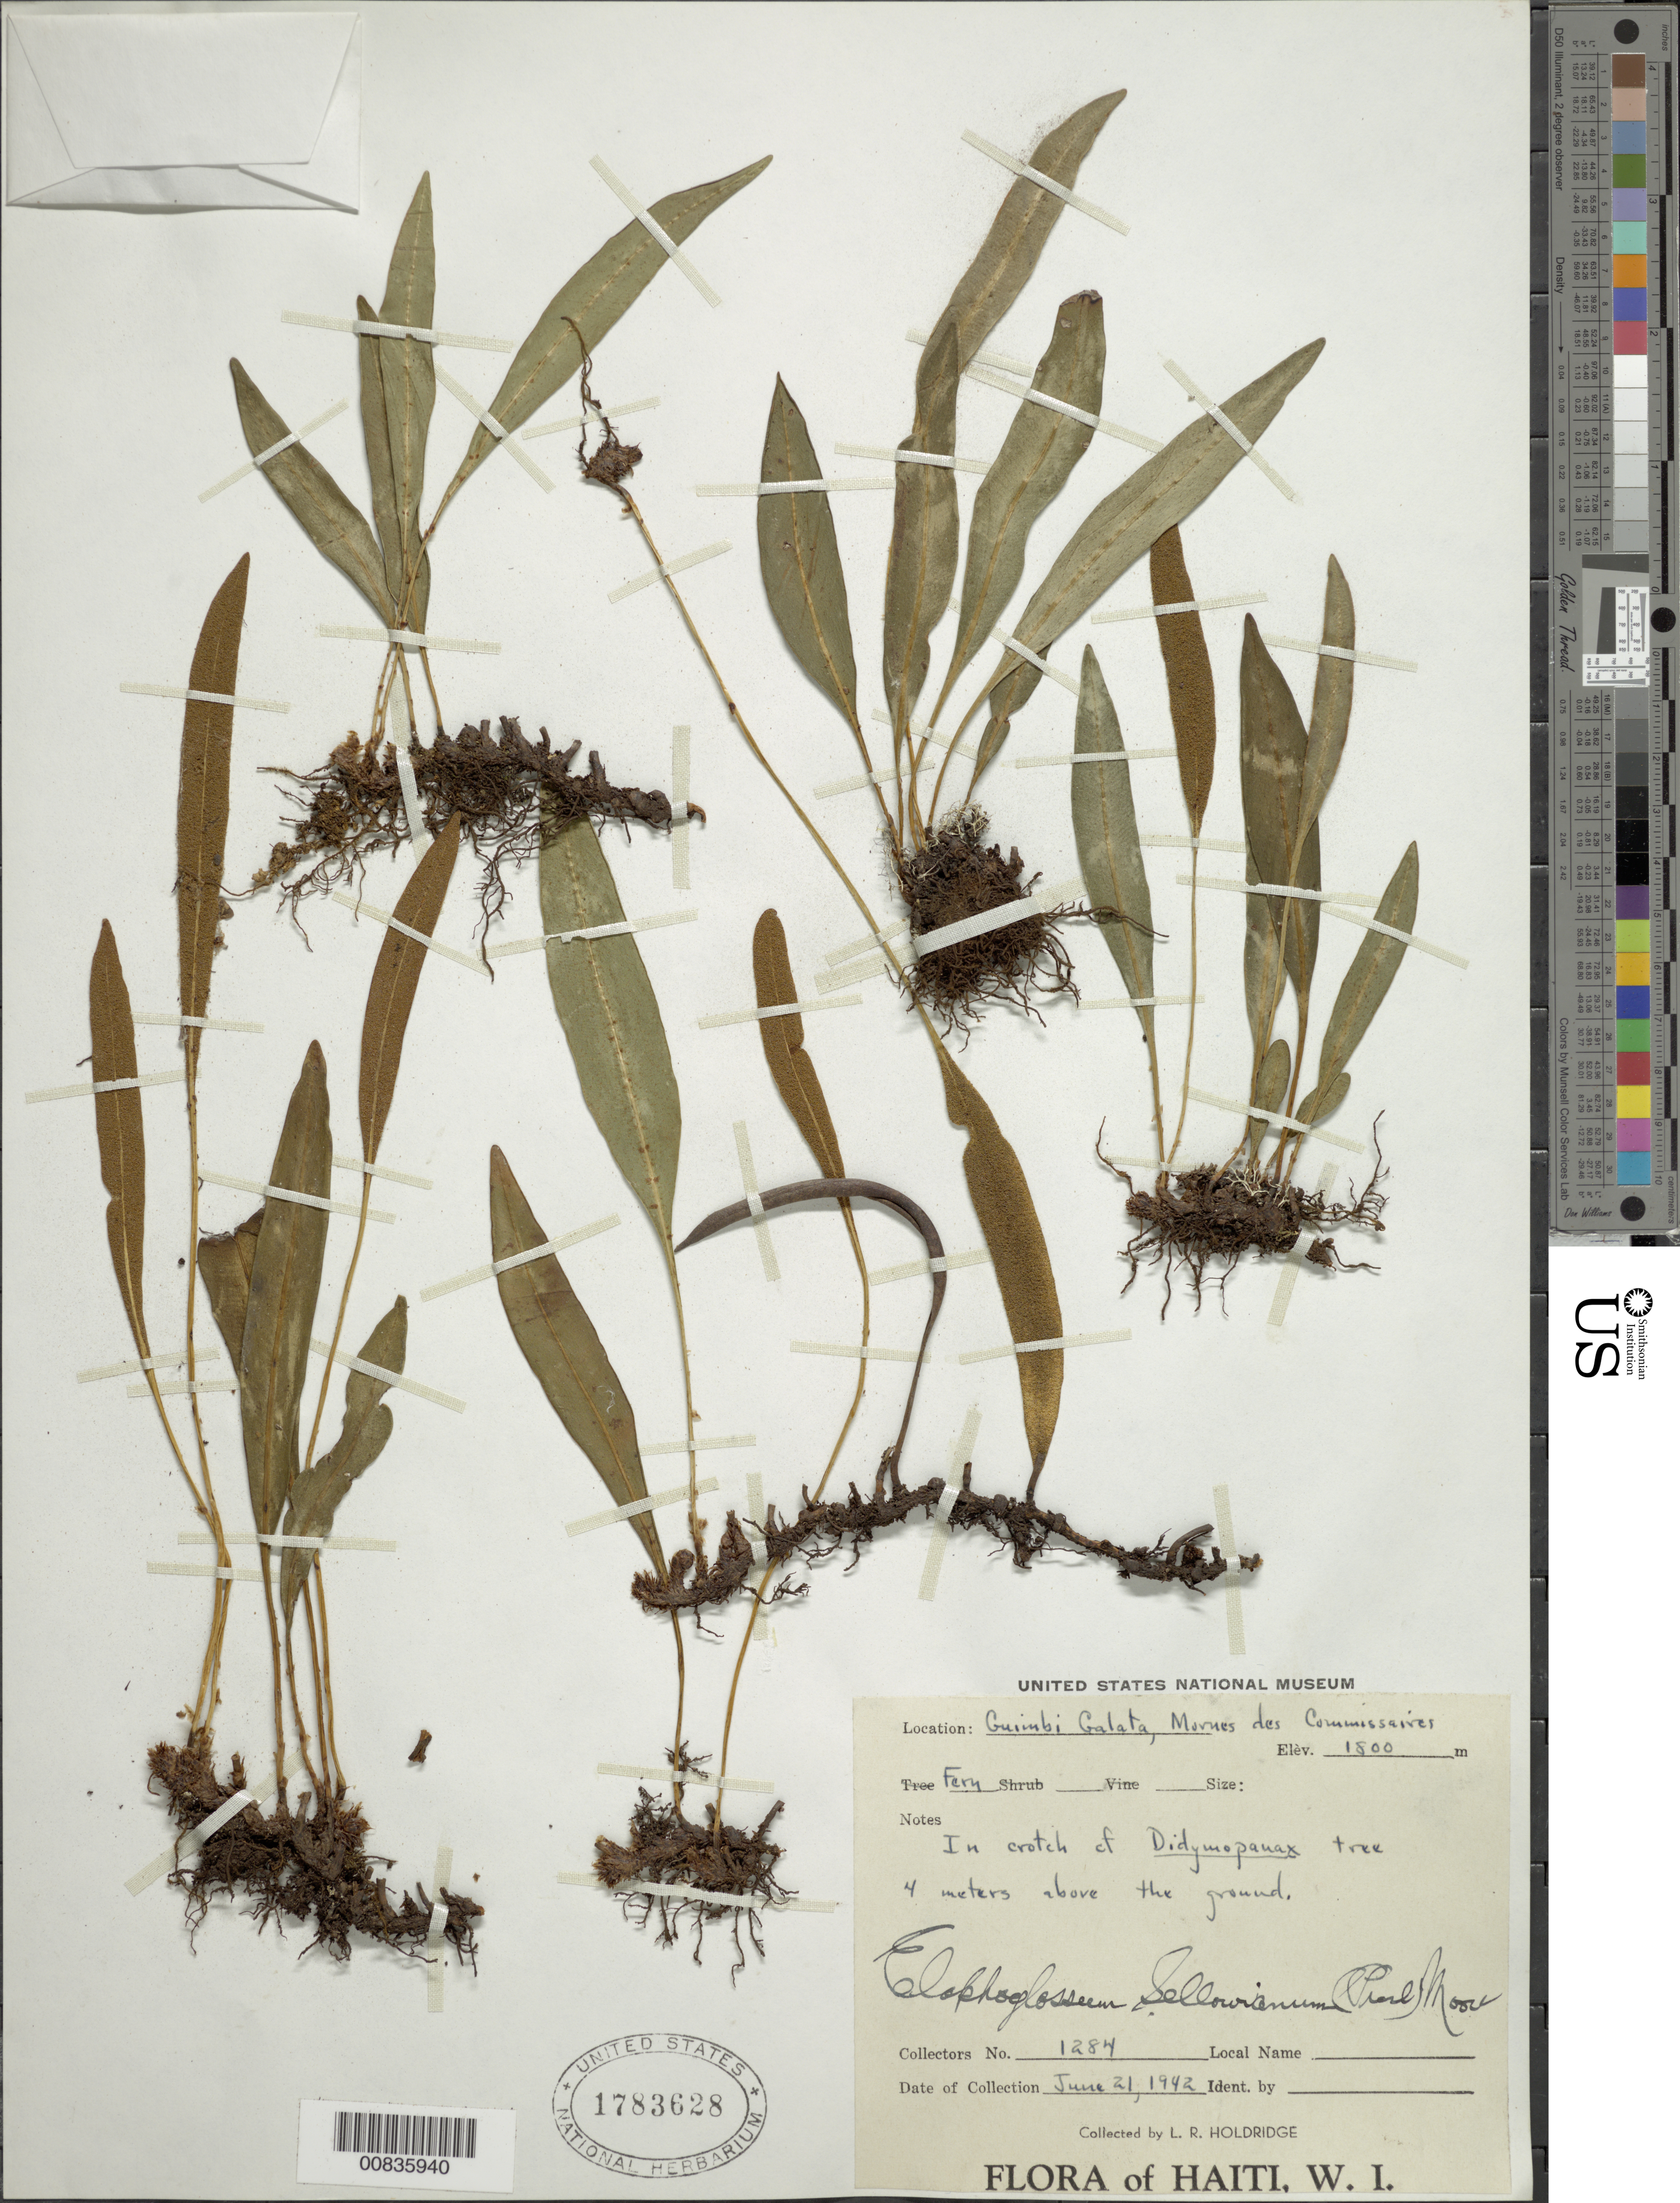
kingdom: Plantae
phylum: Tracheophyta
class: Polypodiopsida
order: Polypodiales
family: Dryopteridaceae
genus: Elaphoglossum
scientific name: Elaphoglossum inaequalifolium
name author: (Jenman) C. Chr.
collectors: L. Holdridge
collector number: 1284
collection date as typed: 21 Jun 1942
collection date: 1942-06-21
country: Haiti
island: Hispaniola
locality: Guimbi Galata, Mornes des Commissaires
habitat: In crotch of Didymopanax tree, 4 m above the ground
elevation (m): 1800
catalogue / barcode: US 1783628